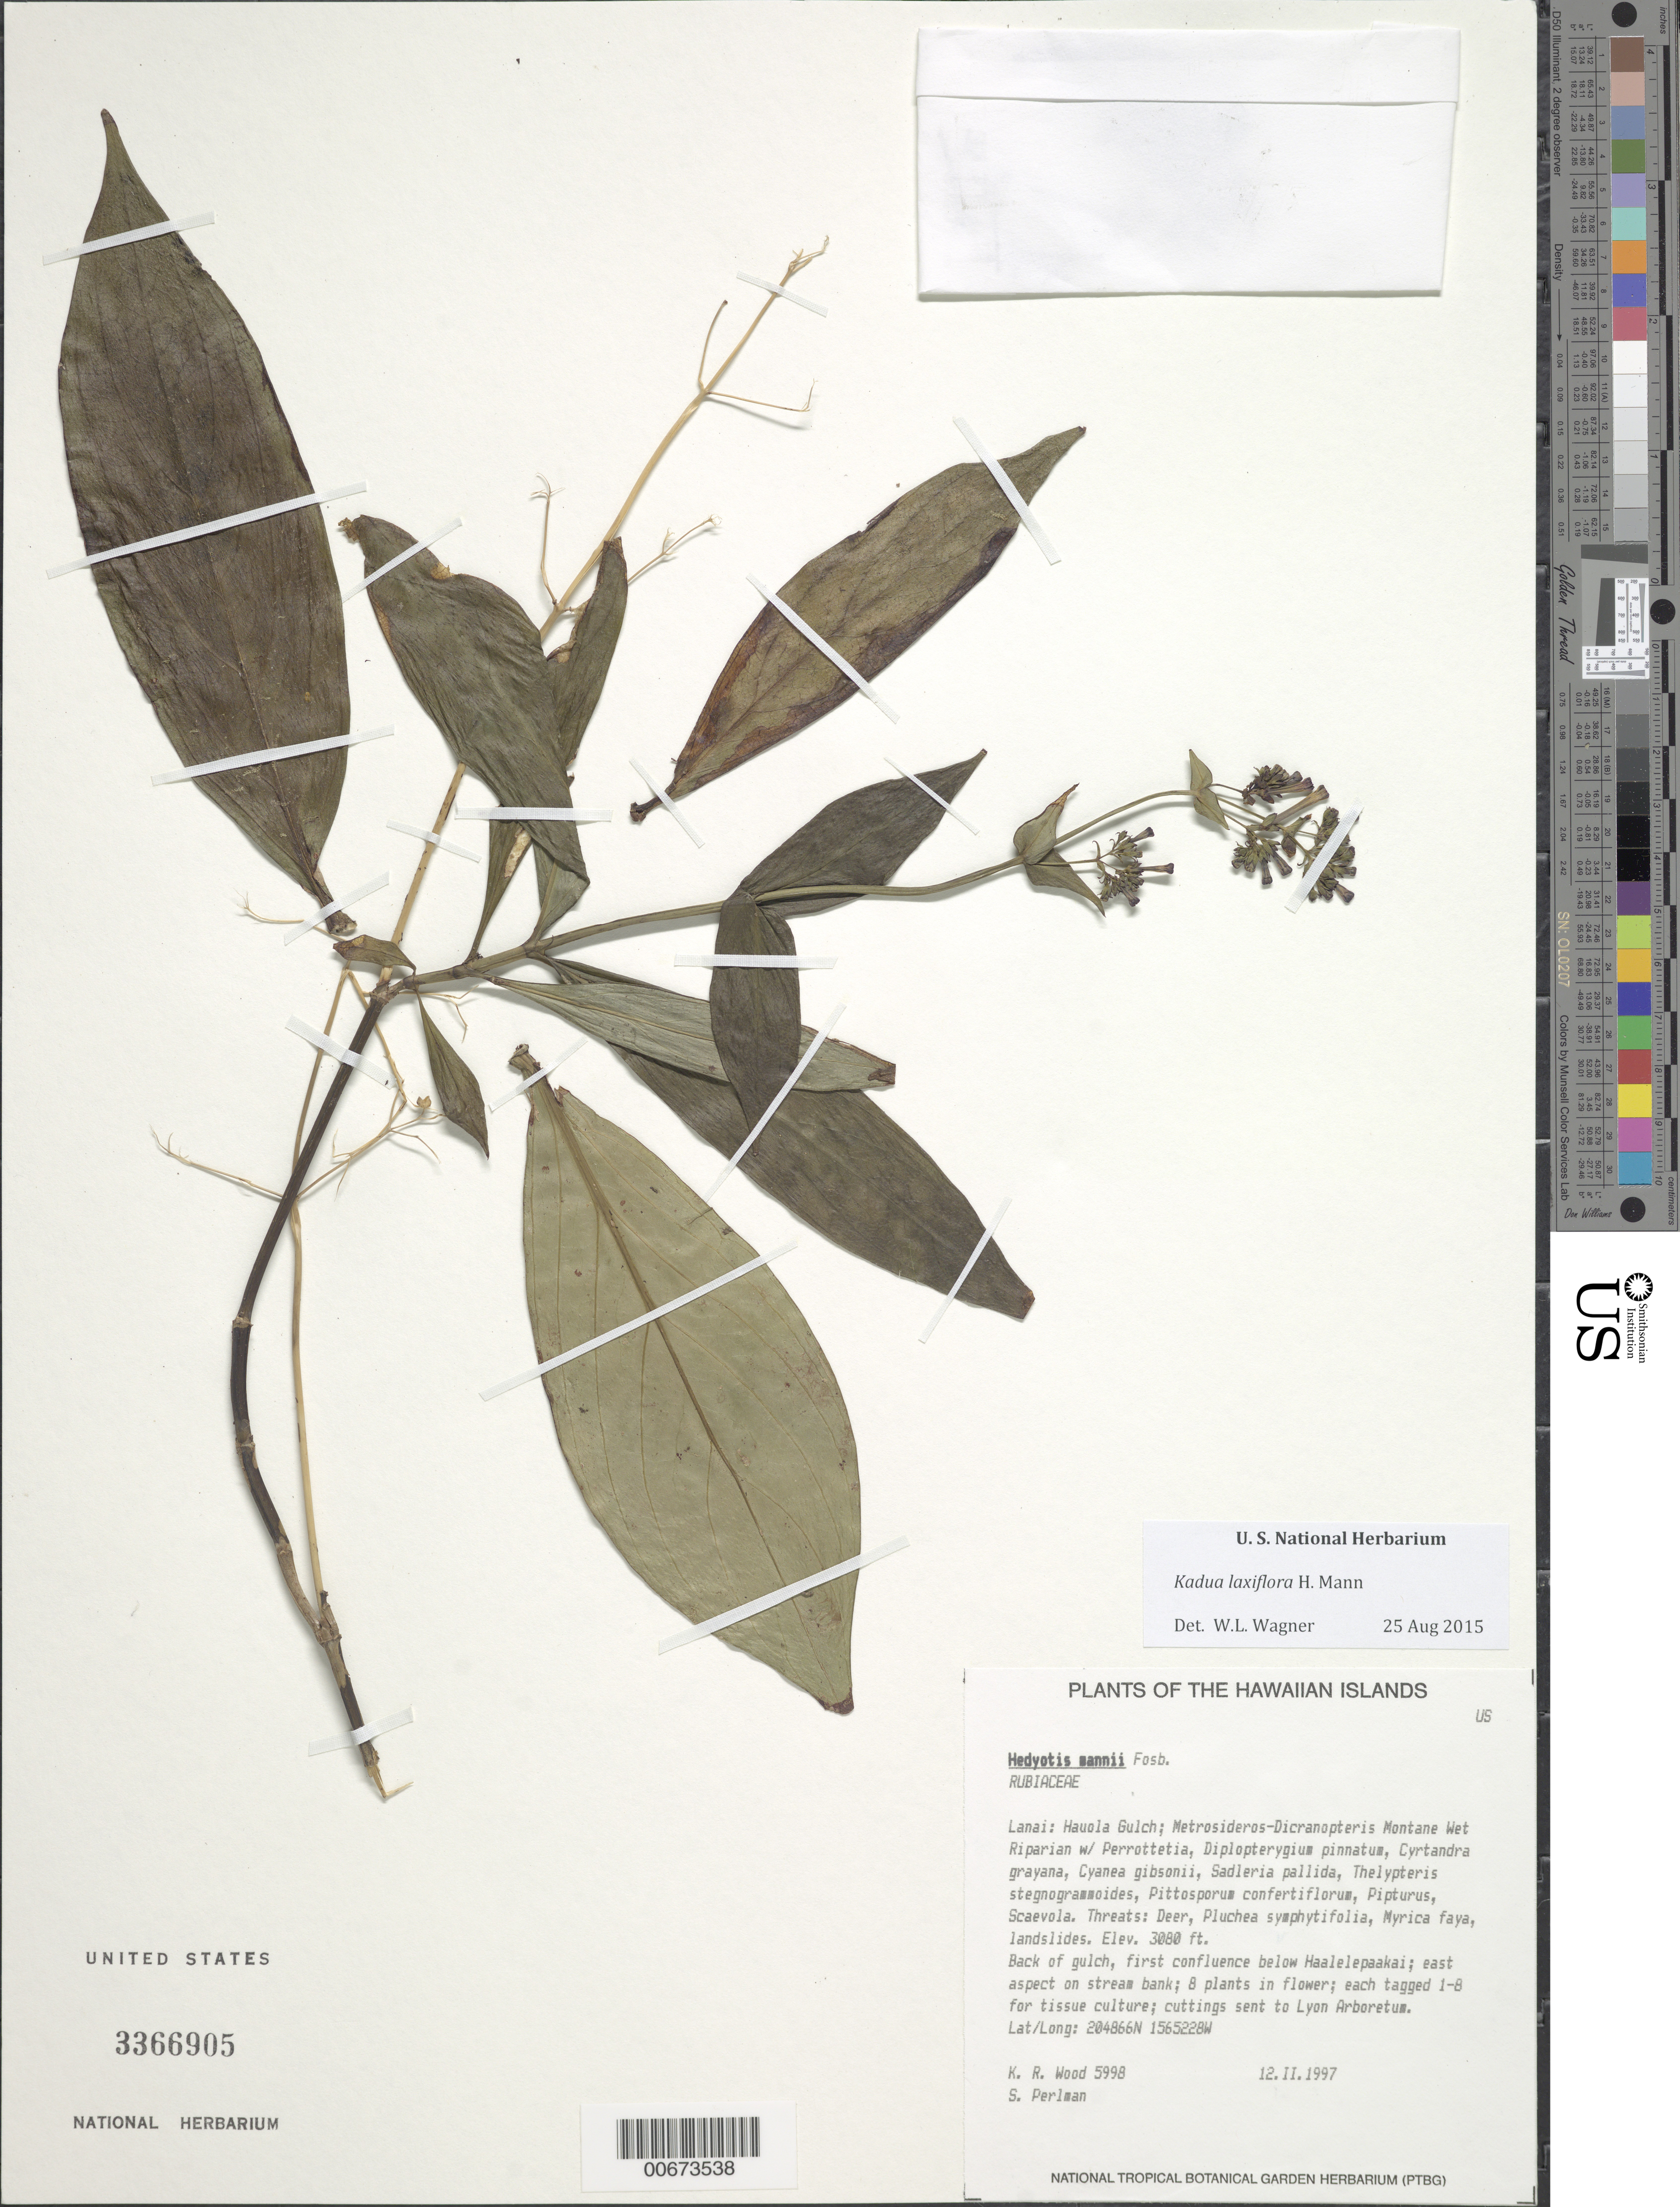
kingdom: Plantae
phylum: Tracheophyta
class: Magnoliopsida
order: Gentianales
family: Rubiaceae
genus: Kadua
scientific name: Kadua laxiflora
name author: H. Mann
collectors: K. R. Wood & S. P. Perlman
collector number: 5998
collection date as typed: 12 Feb 1997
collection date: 1997-02-12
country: United States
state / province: Hawaii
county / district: Maui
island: Lana'i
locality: Hauola Gulch, back of gulch, first confluence below Ha'alelepa'akai; E aspect on stream bank (lat/long recorded as: lat=20:48:66:N long=156:52:28:W)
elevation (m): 939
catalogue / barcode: US 3366905